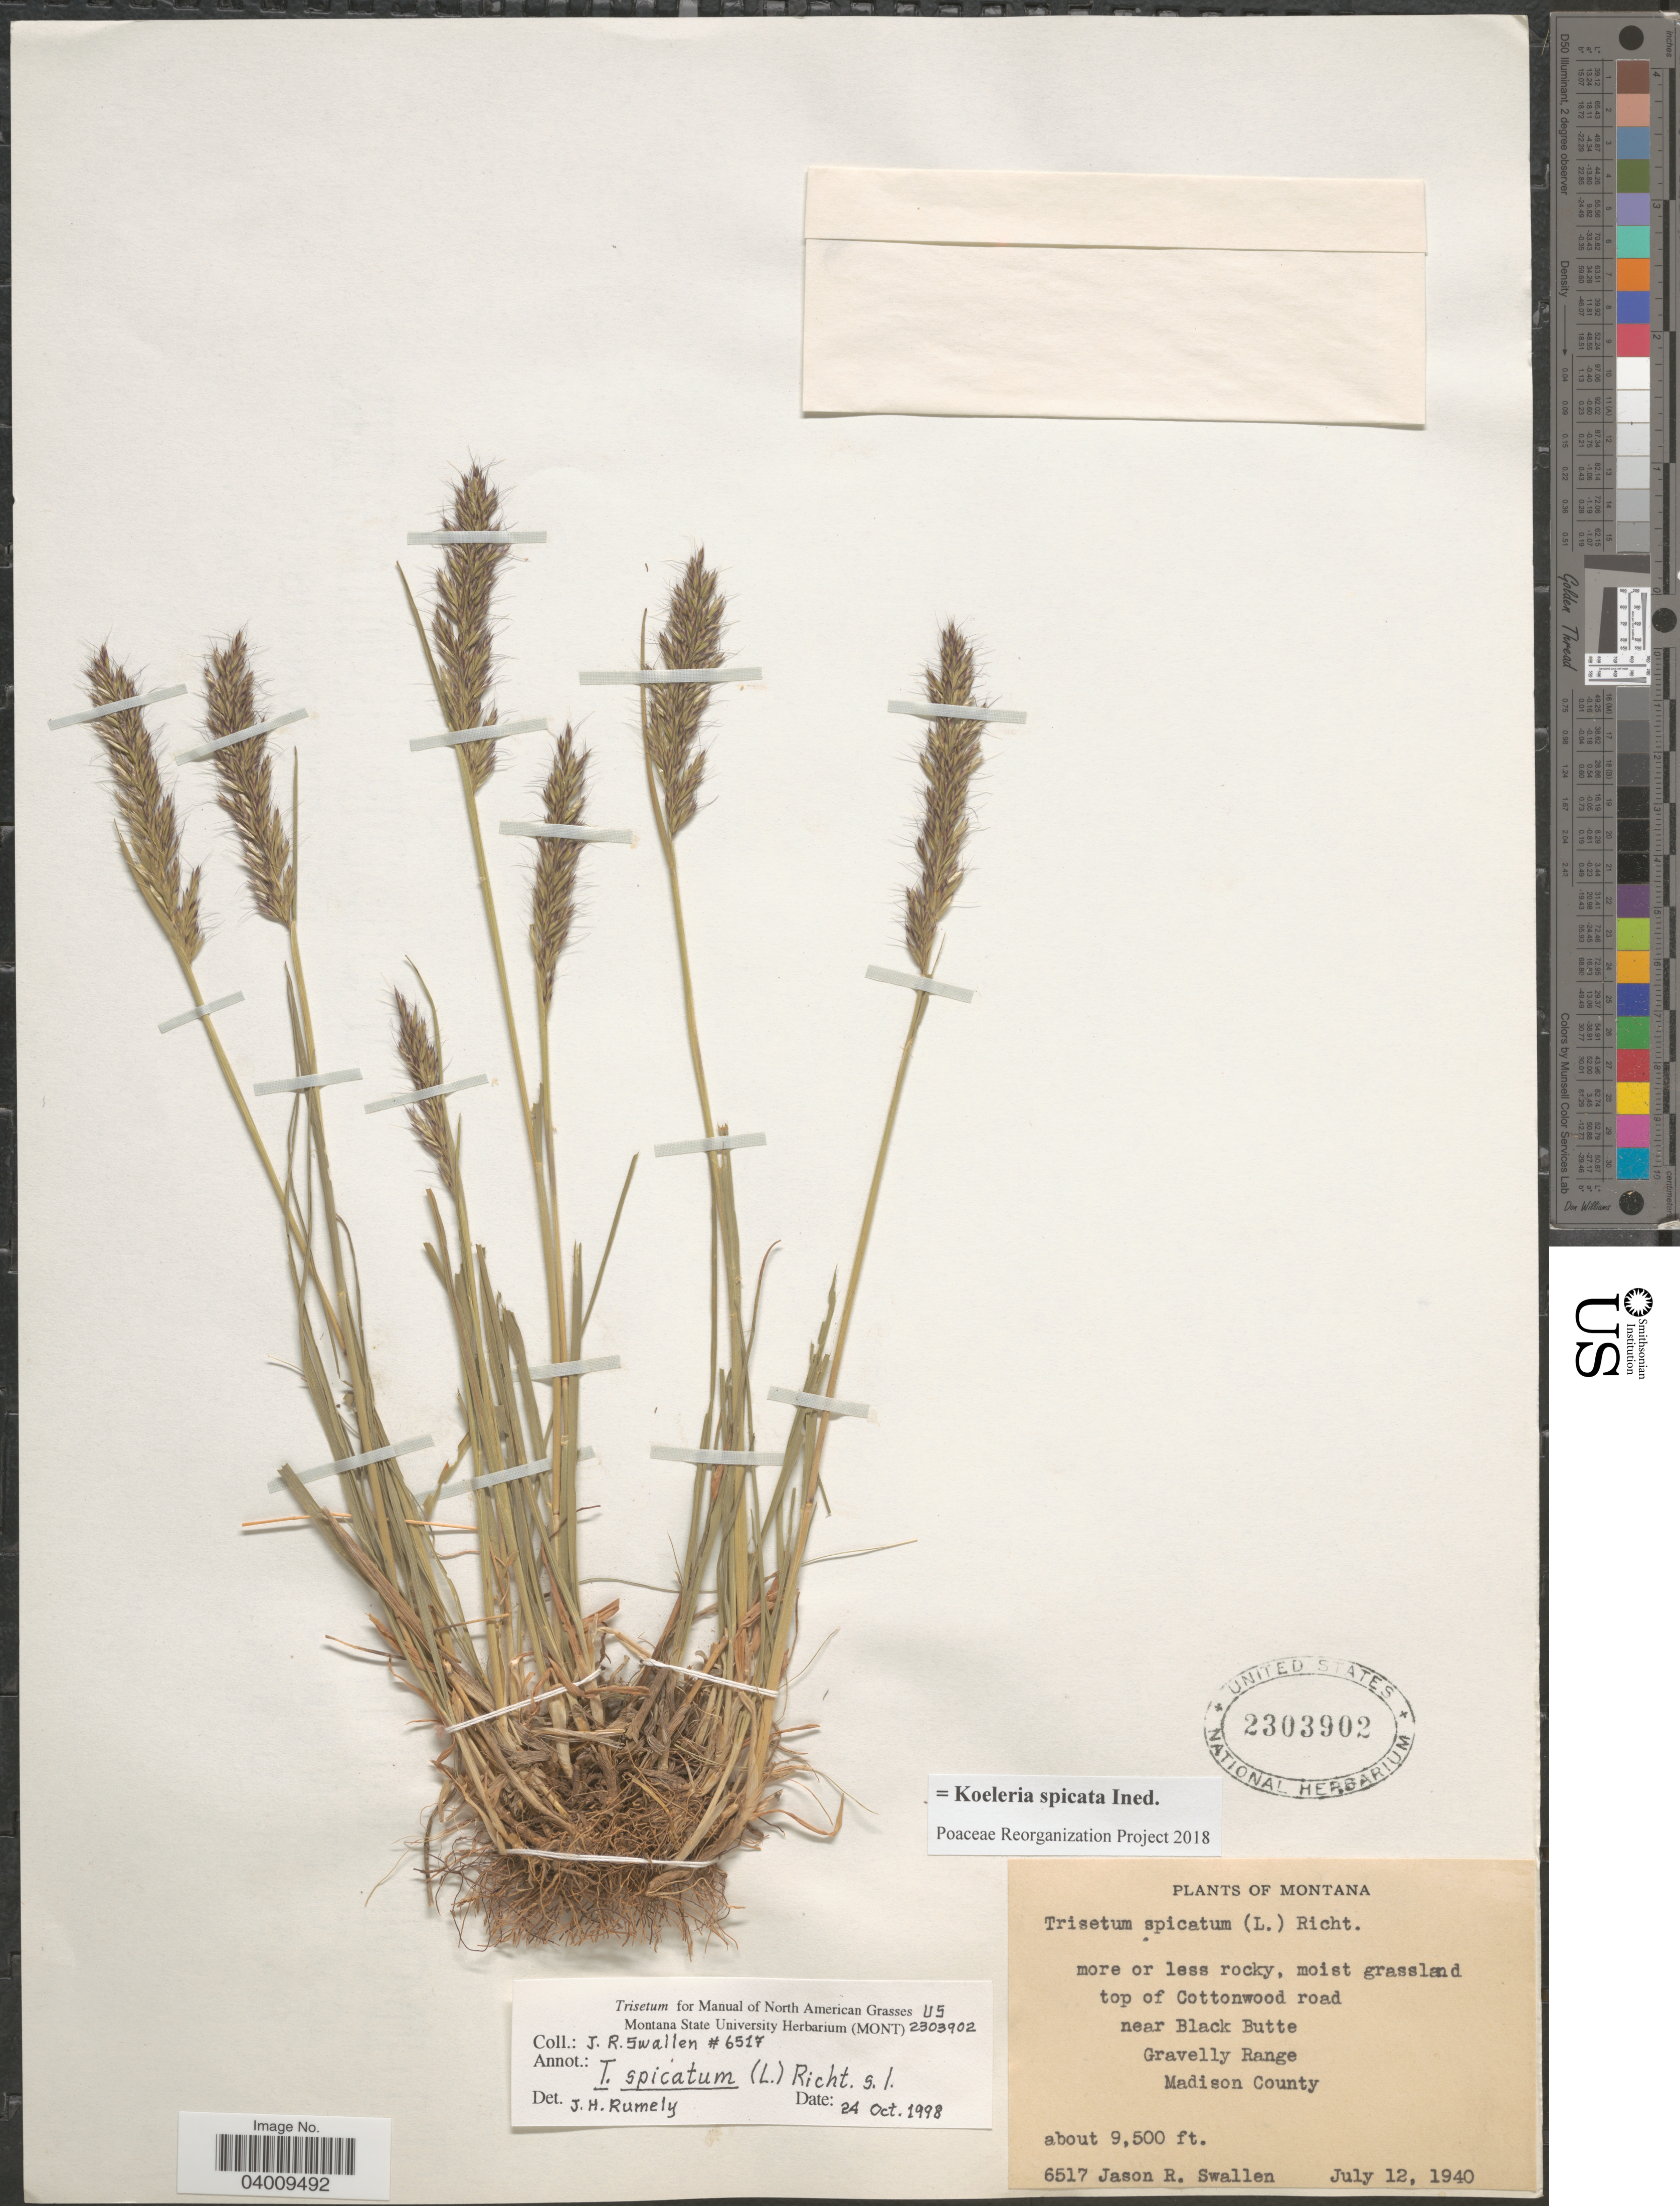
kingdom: Plantae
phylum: Tracheophyta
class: Liliopsida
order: Poales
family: Poaceae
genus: Koeleria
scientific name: Koeleria spicata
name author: (L.) Barberá et al.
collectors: J. R. Swallen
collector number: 6517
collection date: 1940-07-12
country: United States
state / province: Montana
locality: More or less rocky, moist grassland top of Cottonwood road. Near Black Butte. Gravelly Range. Madison County.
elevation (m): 2896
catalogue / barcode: US 2303902